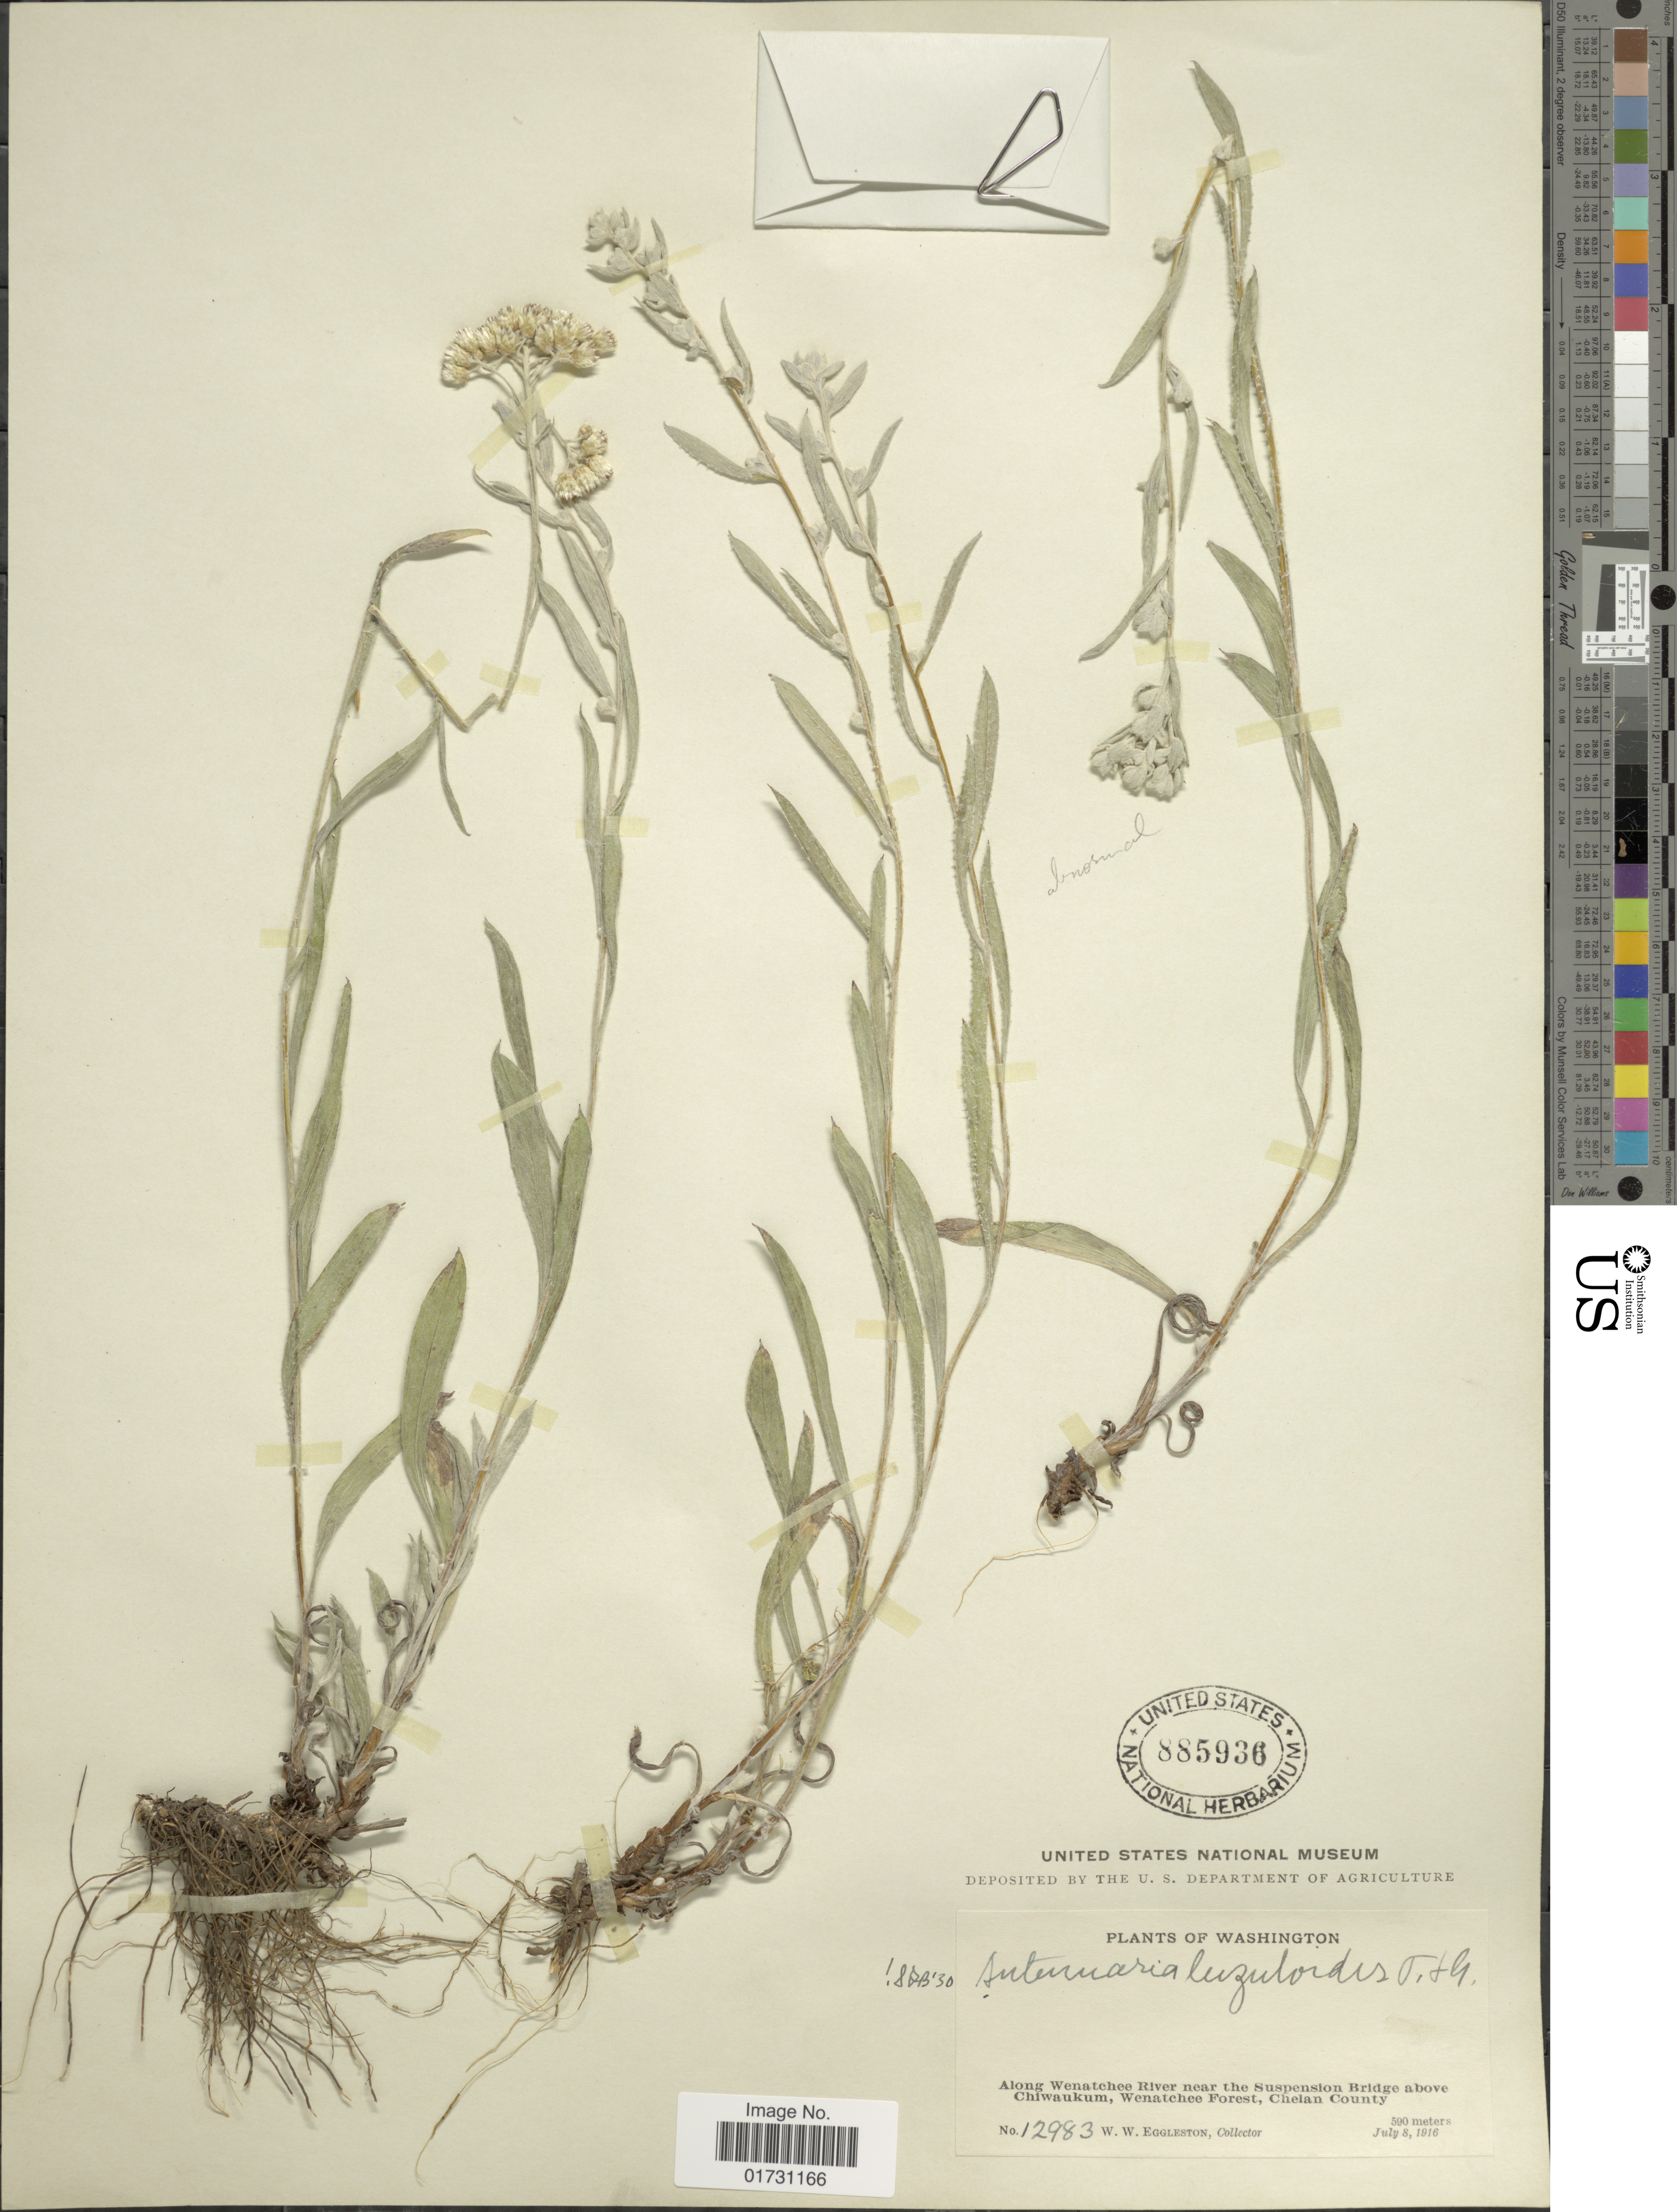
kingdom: Plantae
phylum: Tracheophyta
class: Magnoliopsida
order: Asterales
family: Asteraceae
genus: Antennaria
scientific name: Antennaria luzuloides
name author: Torr. & A. Gray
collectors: W. W. Eggleston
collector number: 12983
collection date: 1916-07-08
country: United States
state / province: Washington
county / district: Chelan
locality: Along Wenatchee River near the Suspension Bridge above Chiwaukum, Wenatchee Forest, Chelan County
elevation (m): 590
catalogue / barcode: US 885936